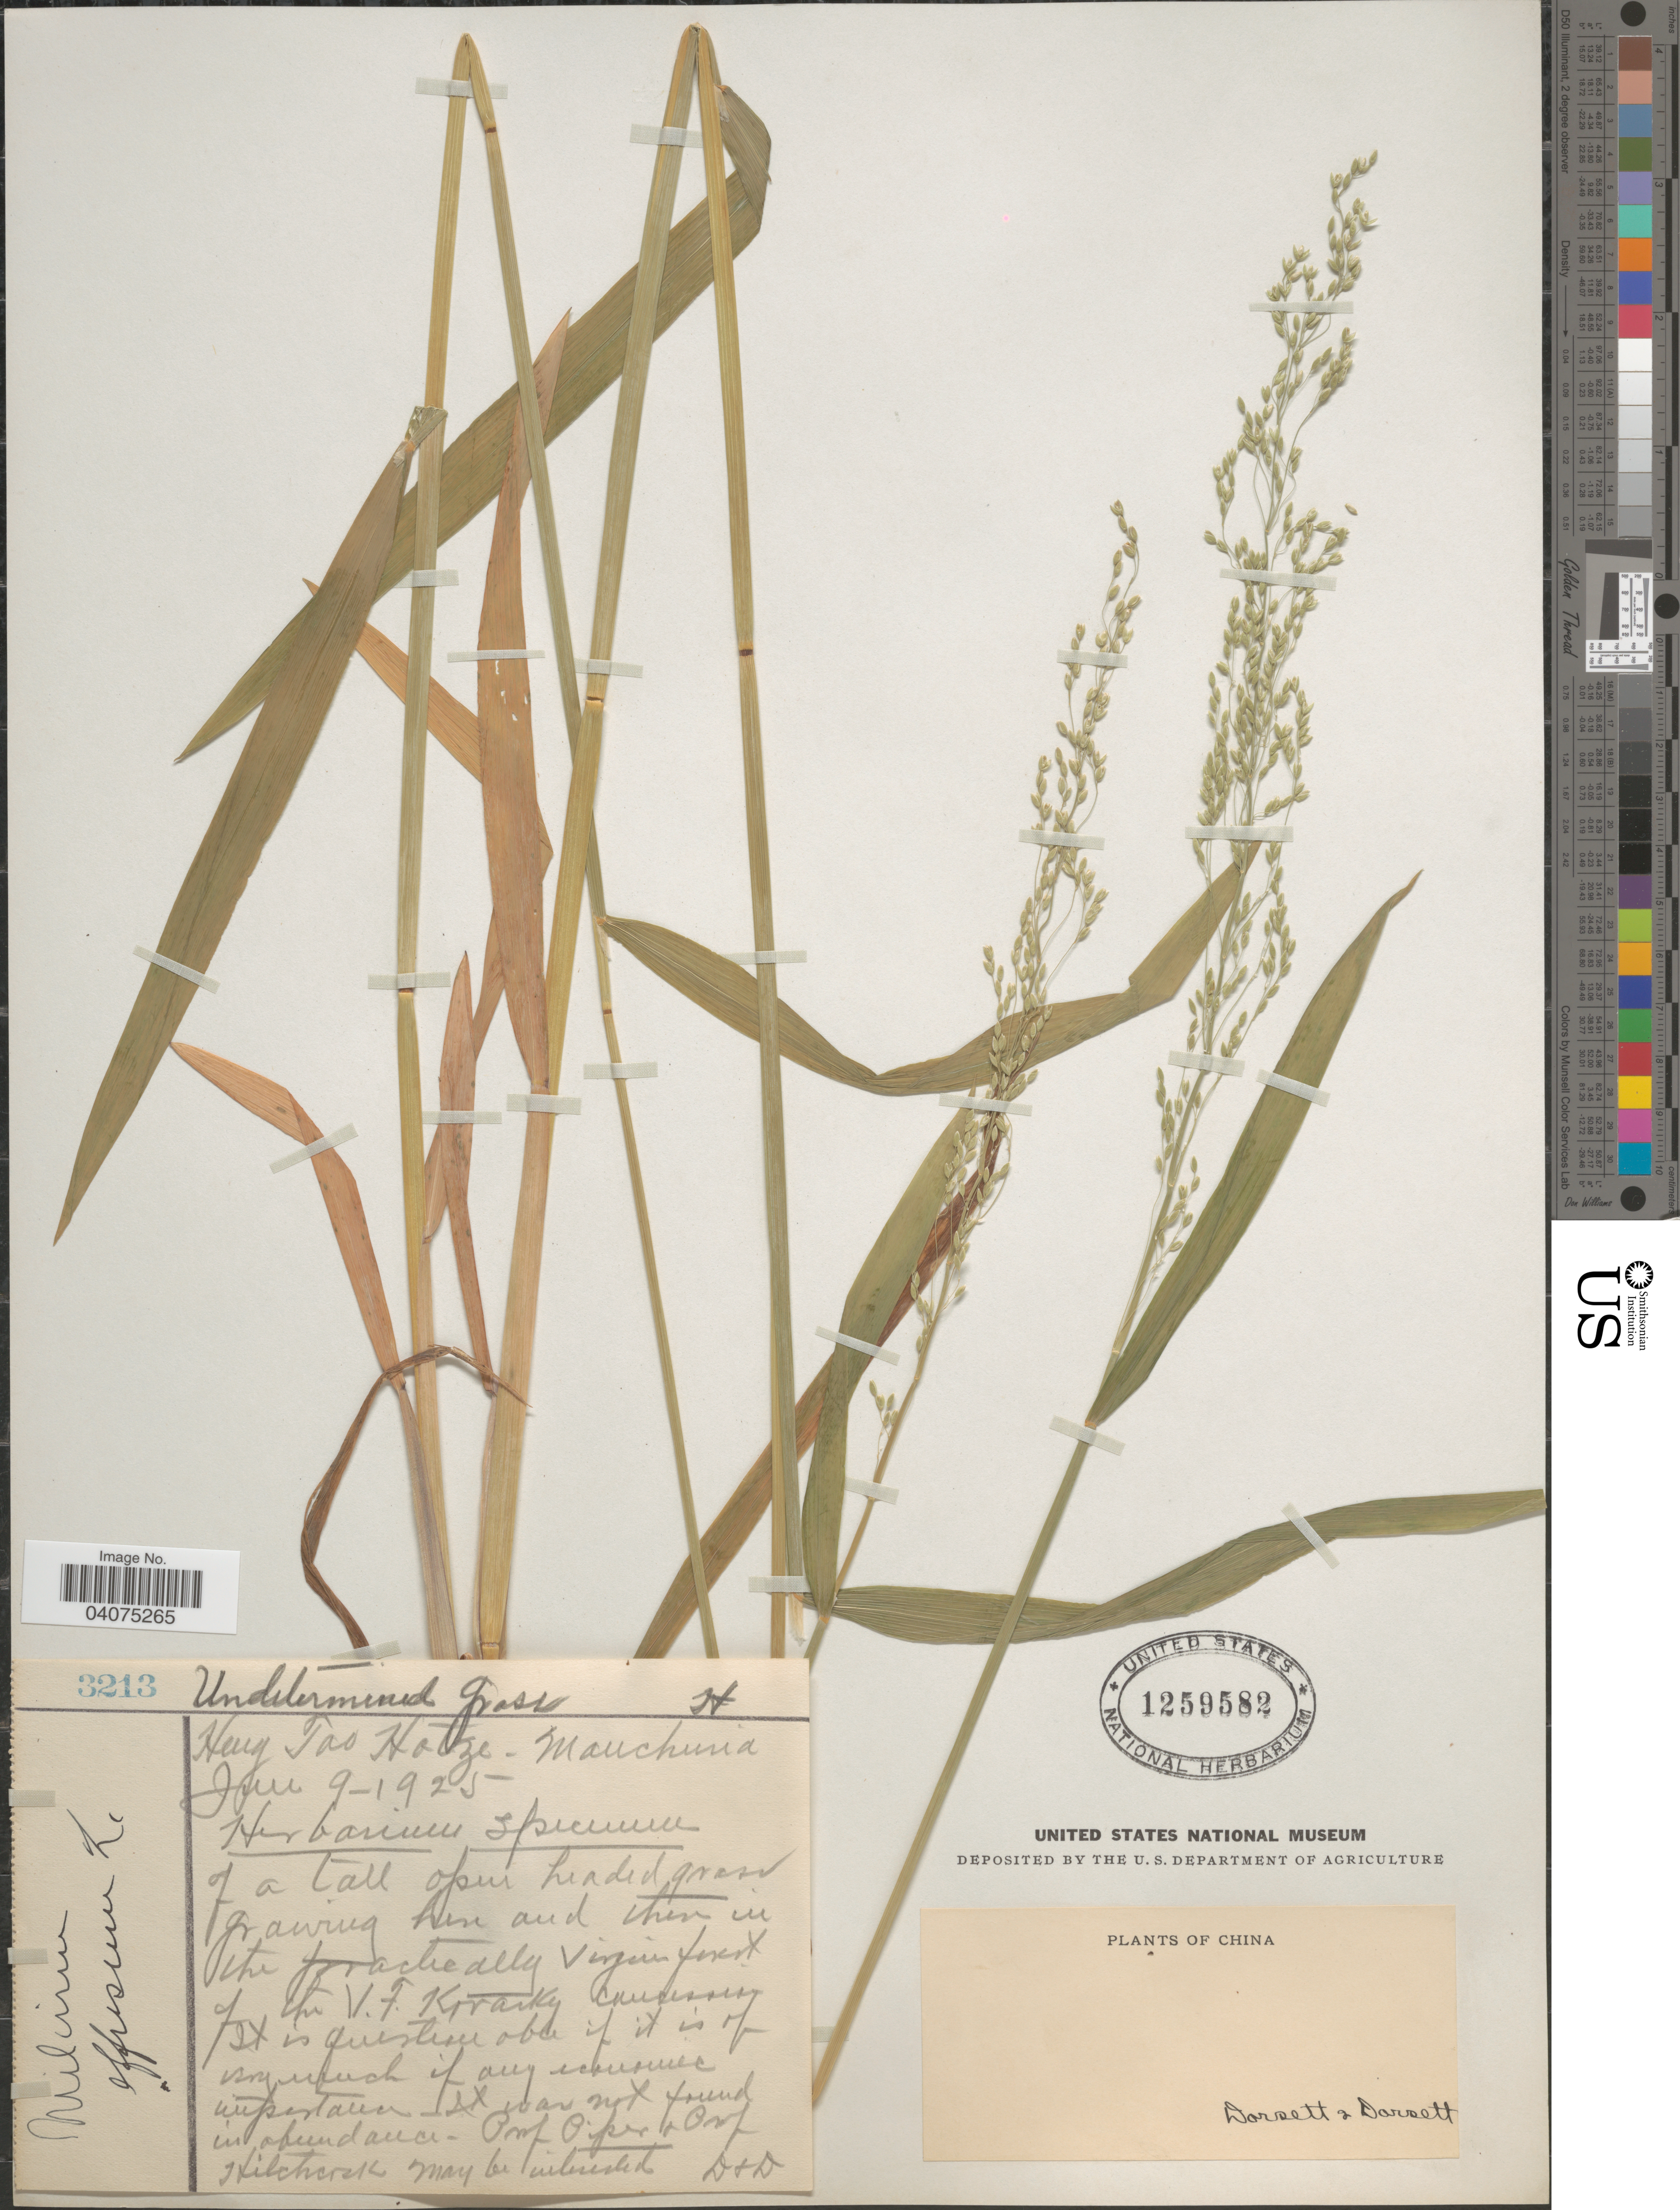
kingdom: Plantae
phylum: Tracheophyta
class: Liliopsida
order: Poales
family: Poaceae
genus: Milium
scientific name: Milium effusum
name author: L.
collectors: -- Dorsett & -- Dorsett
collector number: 3213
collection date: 1925-06-09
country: China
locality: Heng Tao Hotze - Manchuria.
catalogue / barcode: US 1259582